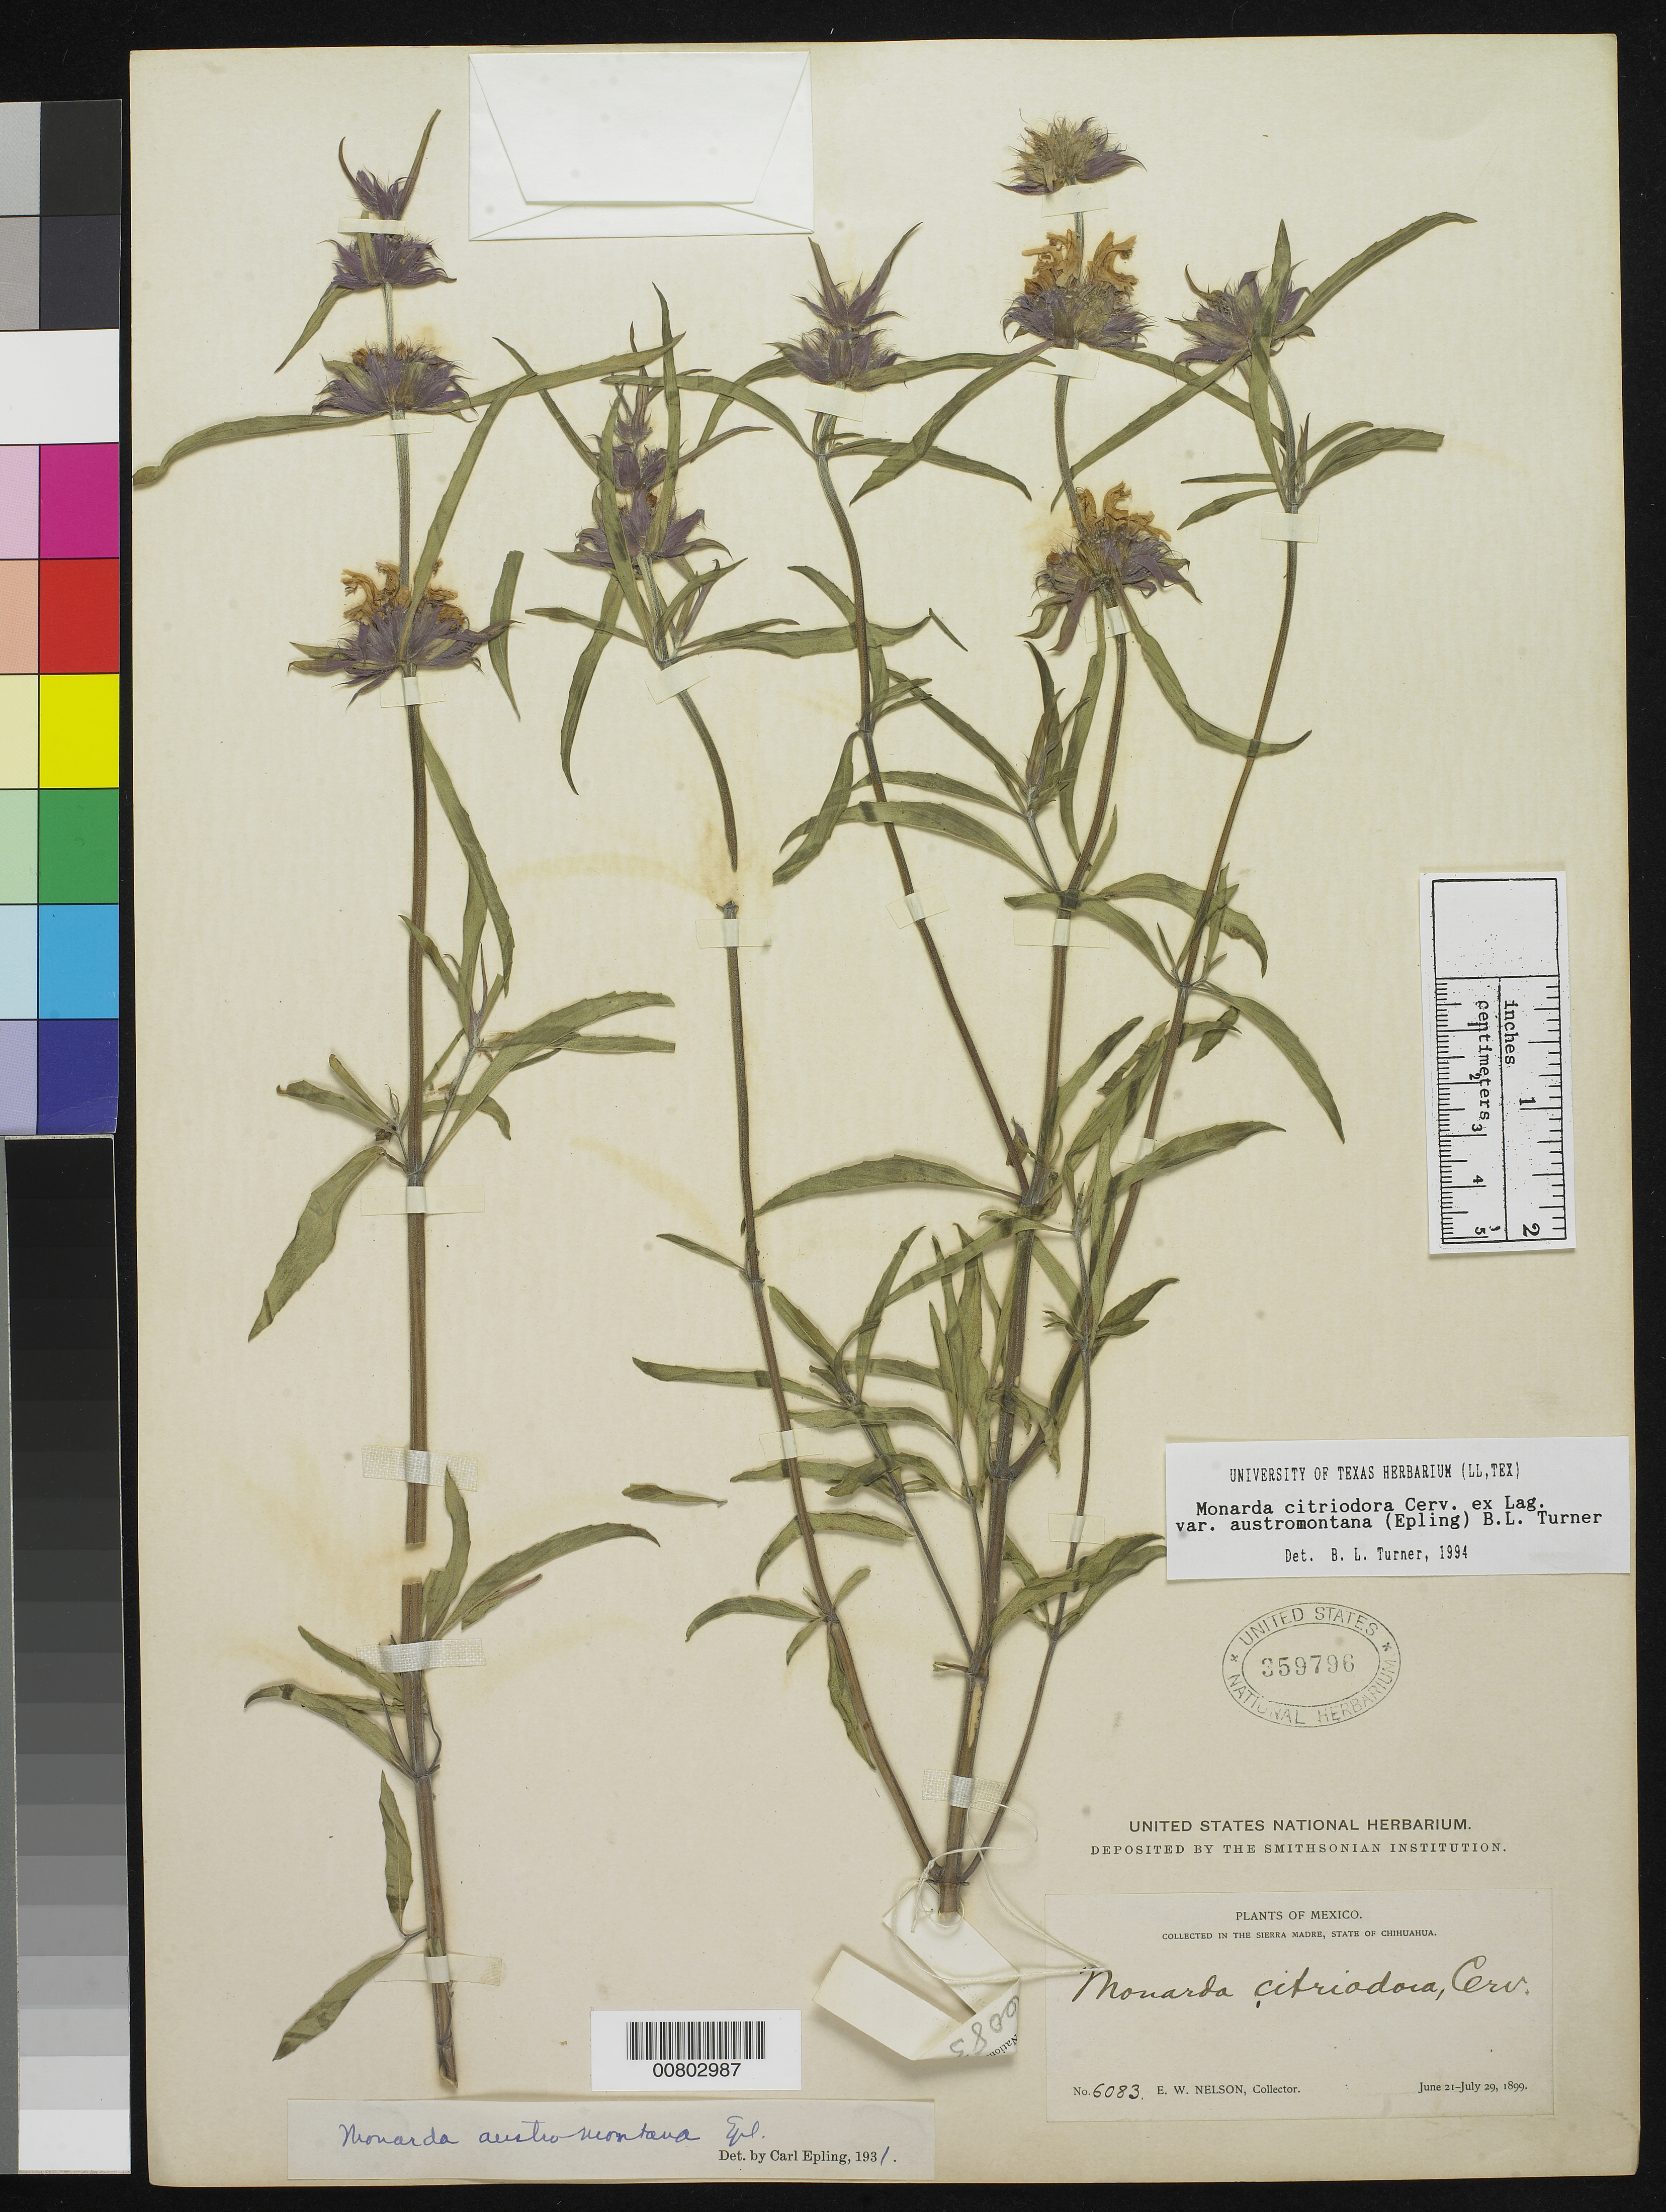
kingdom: Plantae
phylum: Tracheophyta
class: Magnoliopsida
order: Lamiales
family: Lamiaceae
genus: Monarda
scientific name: Monarda citriodora var. austromontana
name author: (Epling) B.L. Turner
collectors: E. W. Nelson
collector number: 6083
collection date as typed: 21 Jun 1899 to 29 Jul 1899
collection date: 1899-06-21/1899-07-29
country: Mexico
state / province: Chihuahua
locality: Sierra Madre, Chihuahua.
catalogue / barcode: US 359796